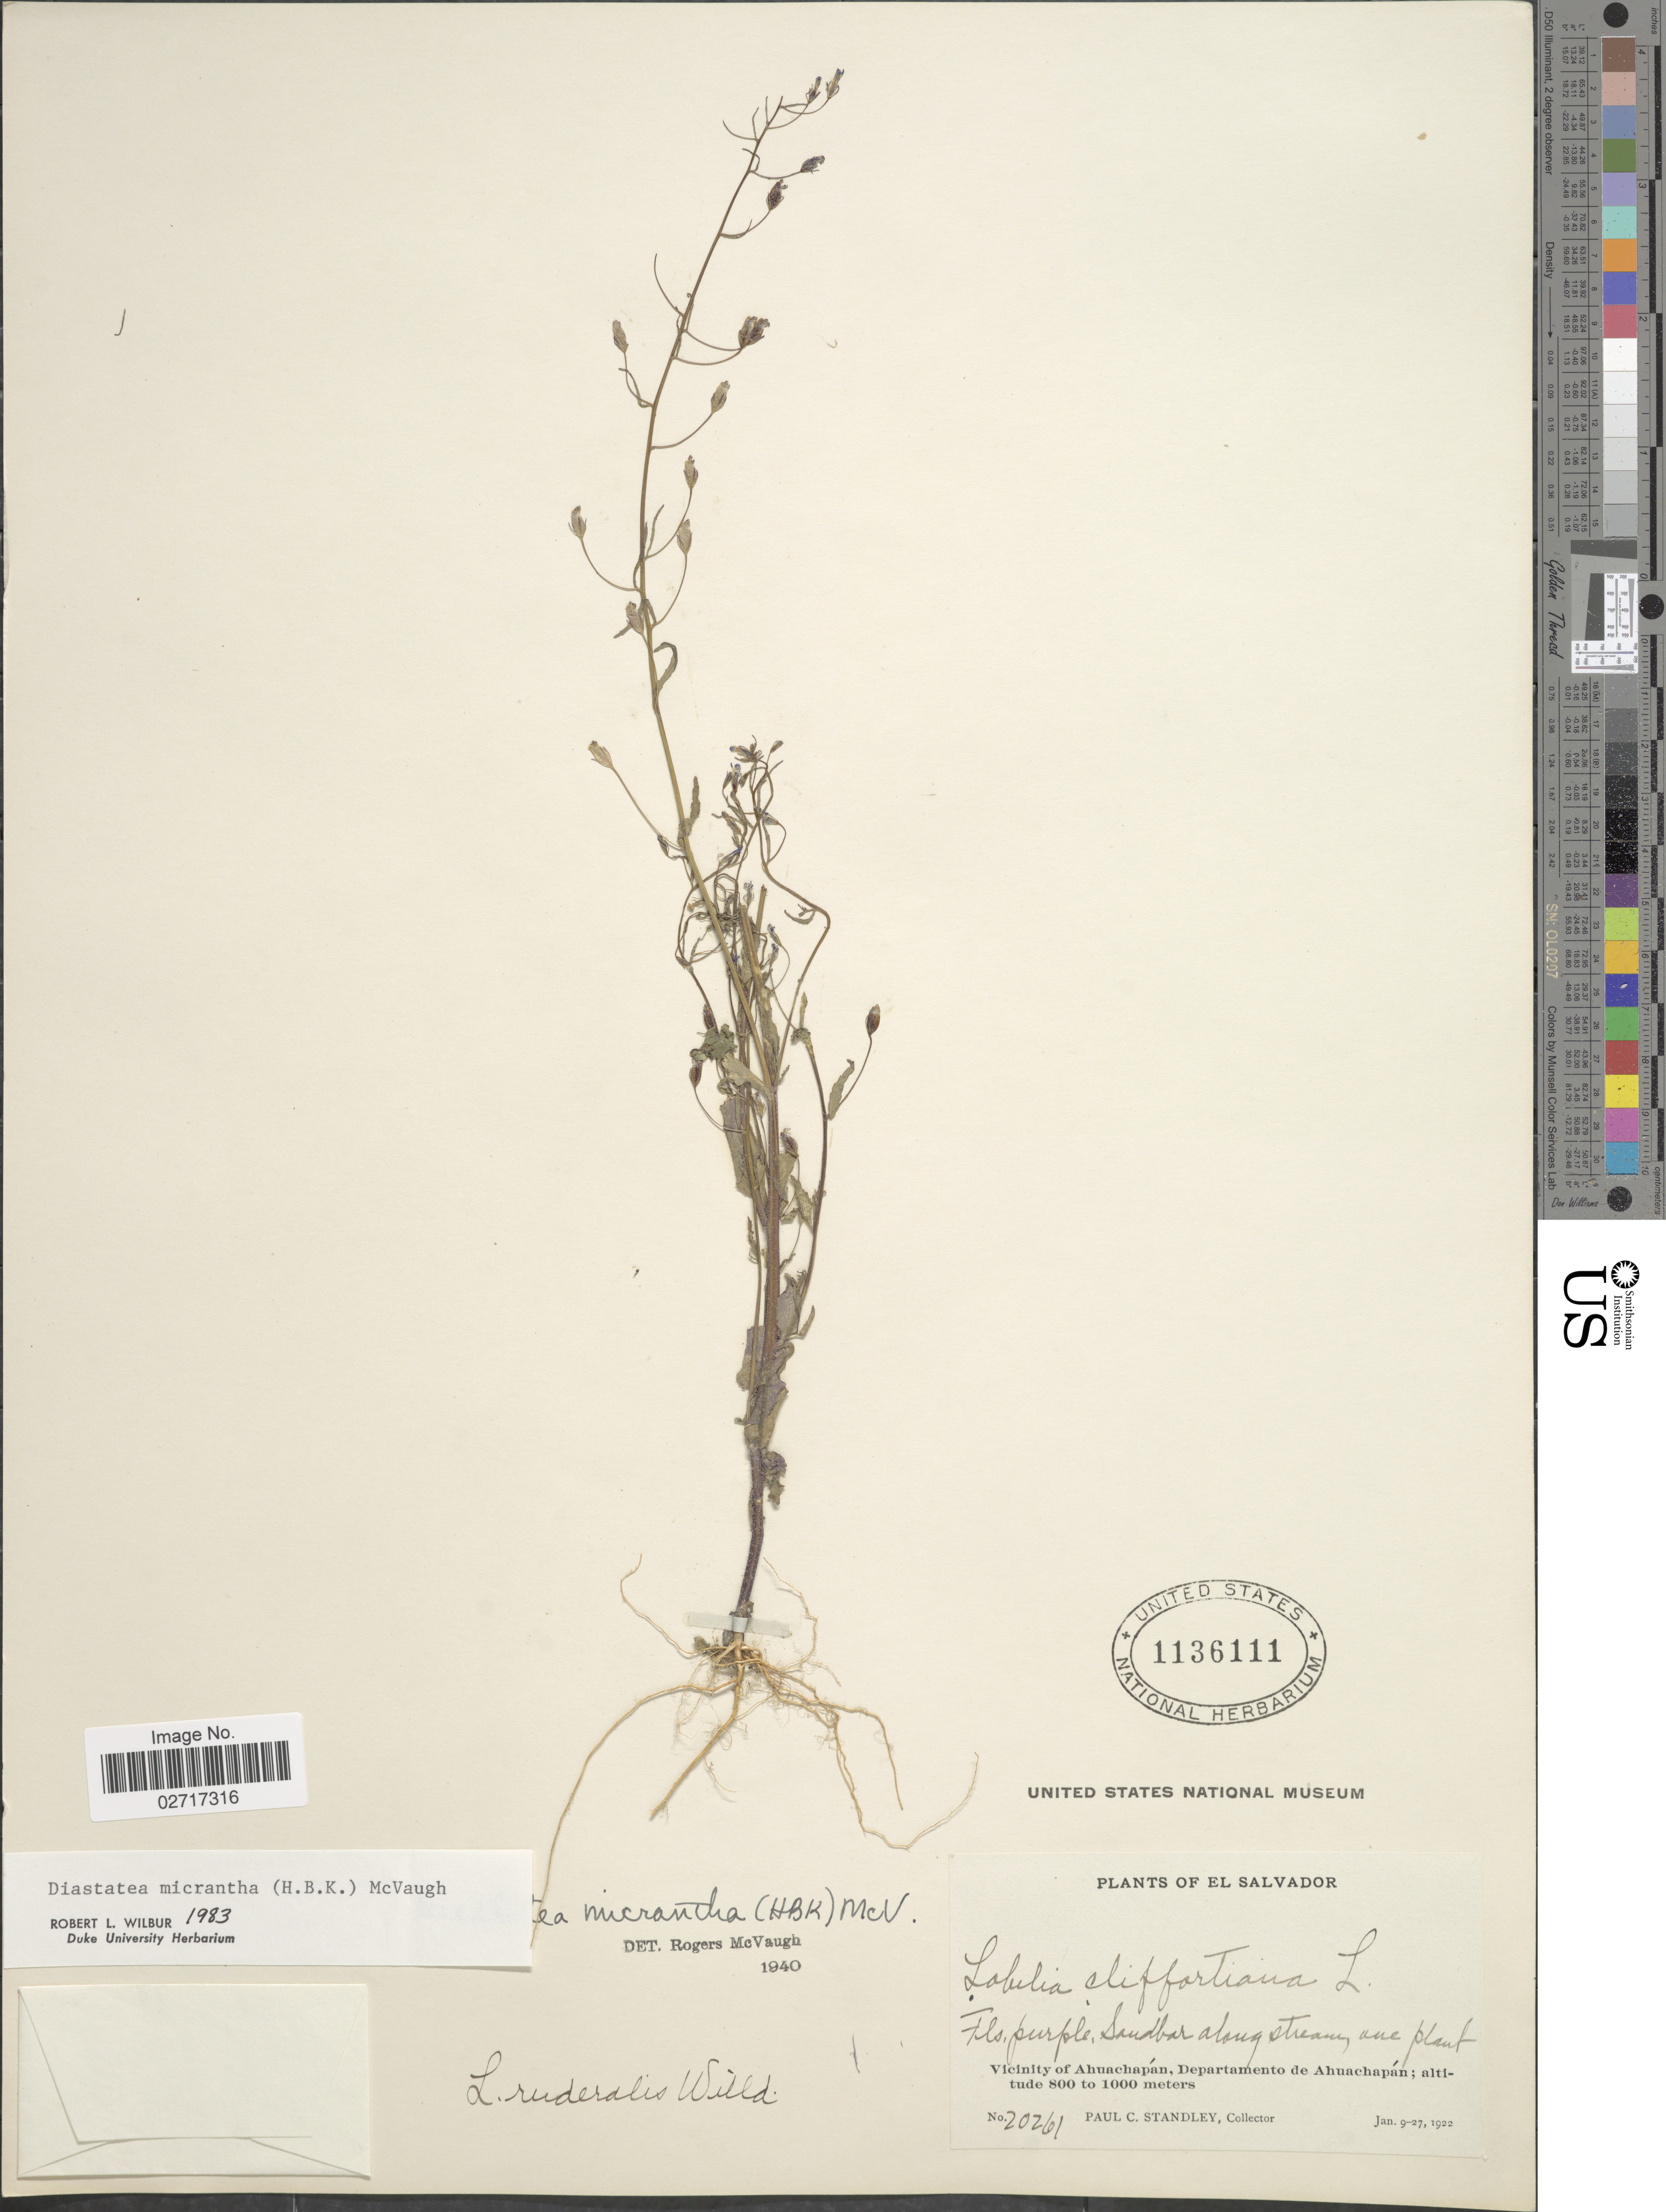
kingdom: Plantae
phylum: Tracheophyta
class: Magnoliopsida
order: Asterales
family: Campanulaceae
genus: Diastatea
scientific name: Diastatea micrantha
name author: (Kunth) McVaugh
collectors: P. C. Standley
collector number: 20261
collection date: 1922-01-09/1922-01-27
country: El Salvador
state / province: Ahuachapan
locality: Sandbar along stream. Vicinity of Ahuachapán, Departamento de Ahuachapán.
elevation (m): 800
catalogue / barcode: US 1136111